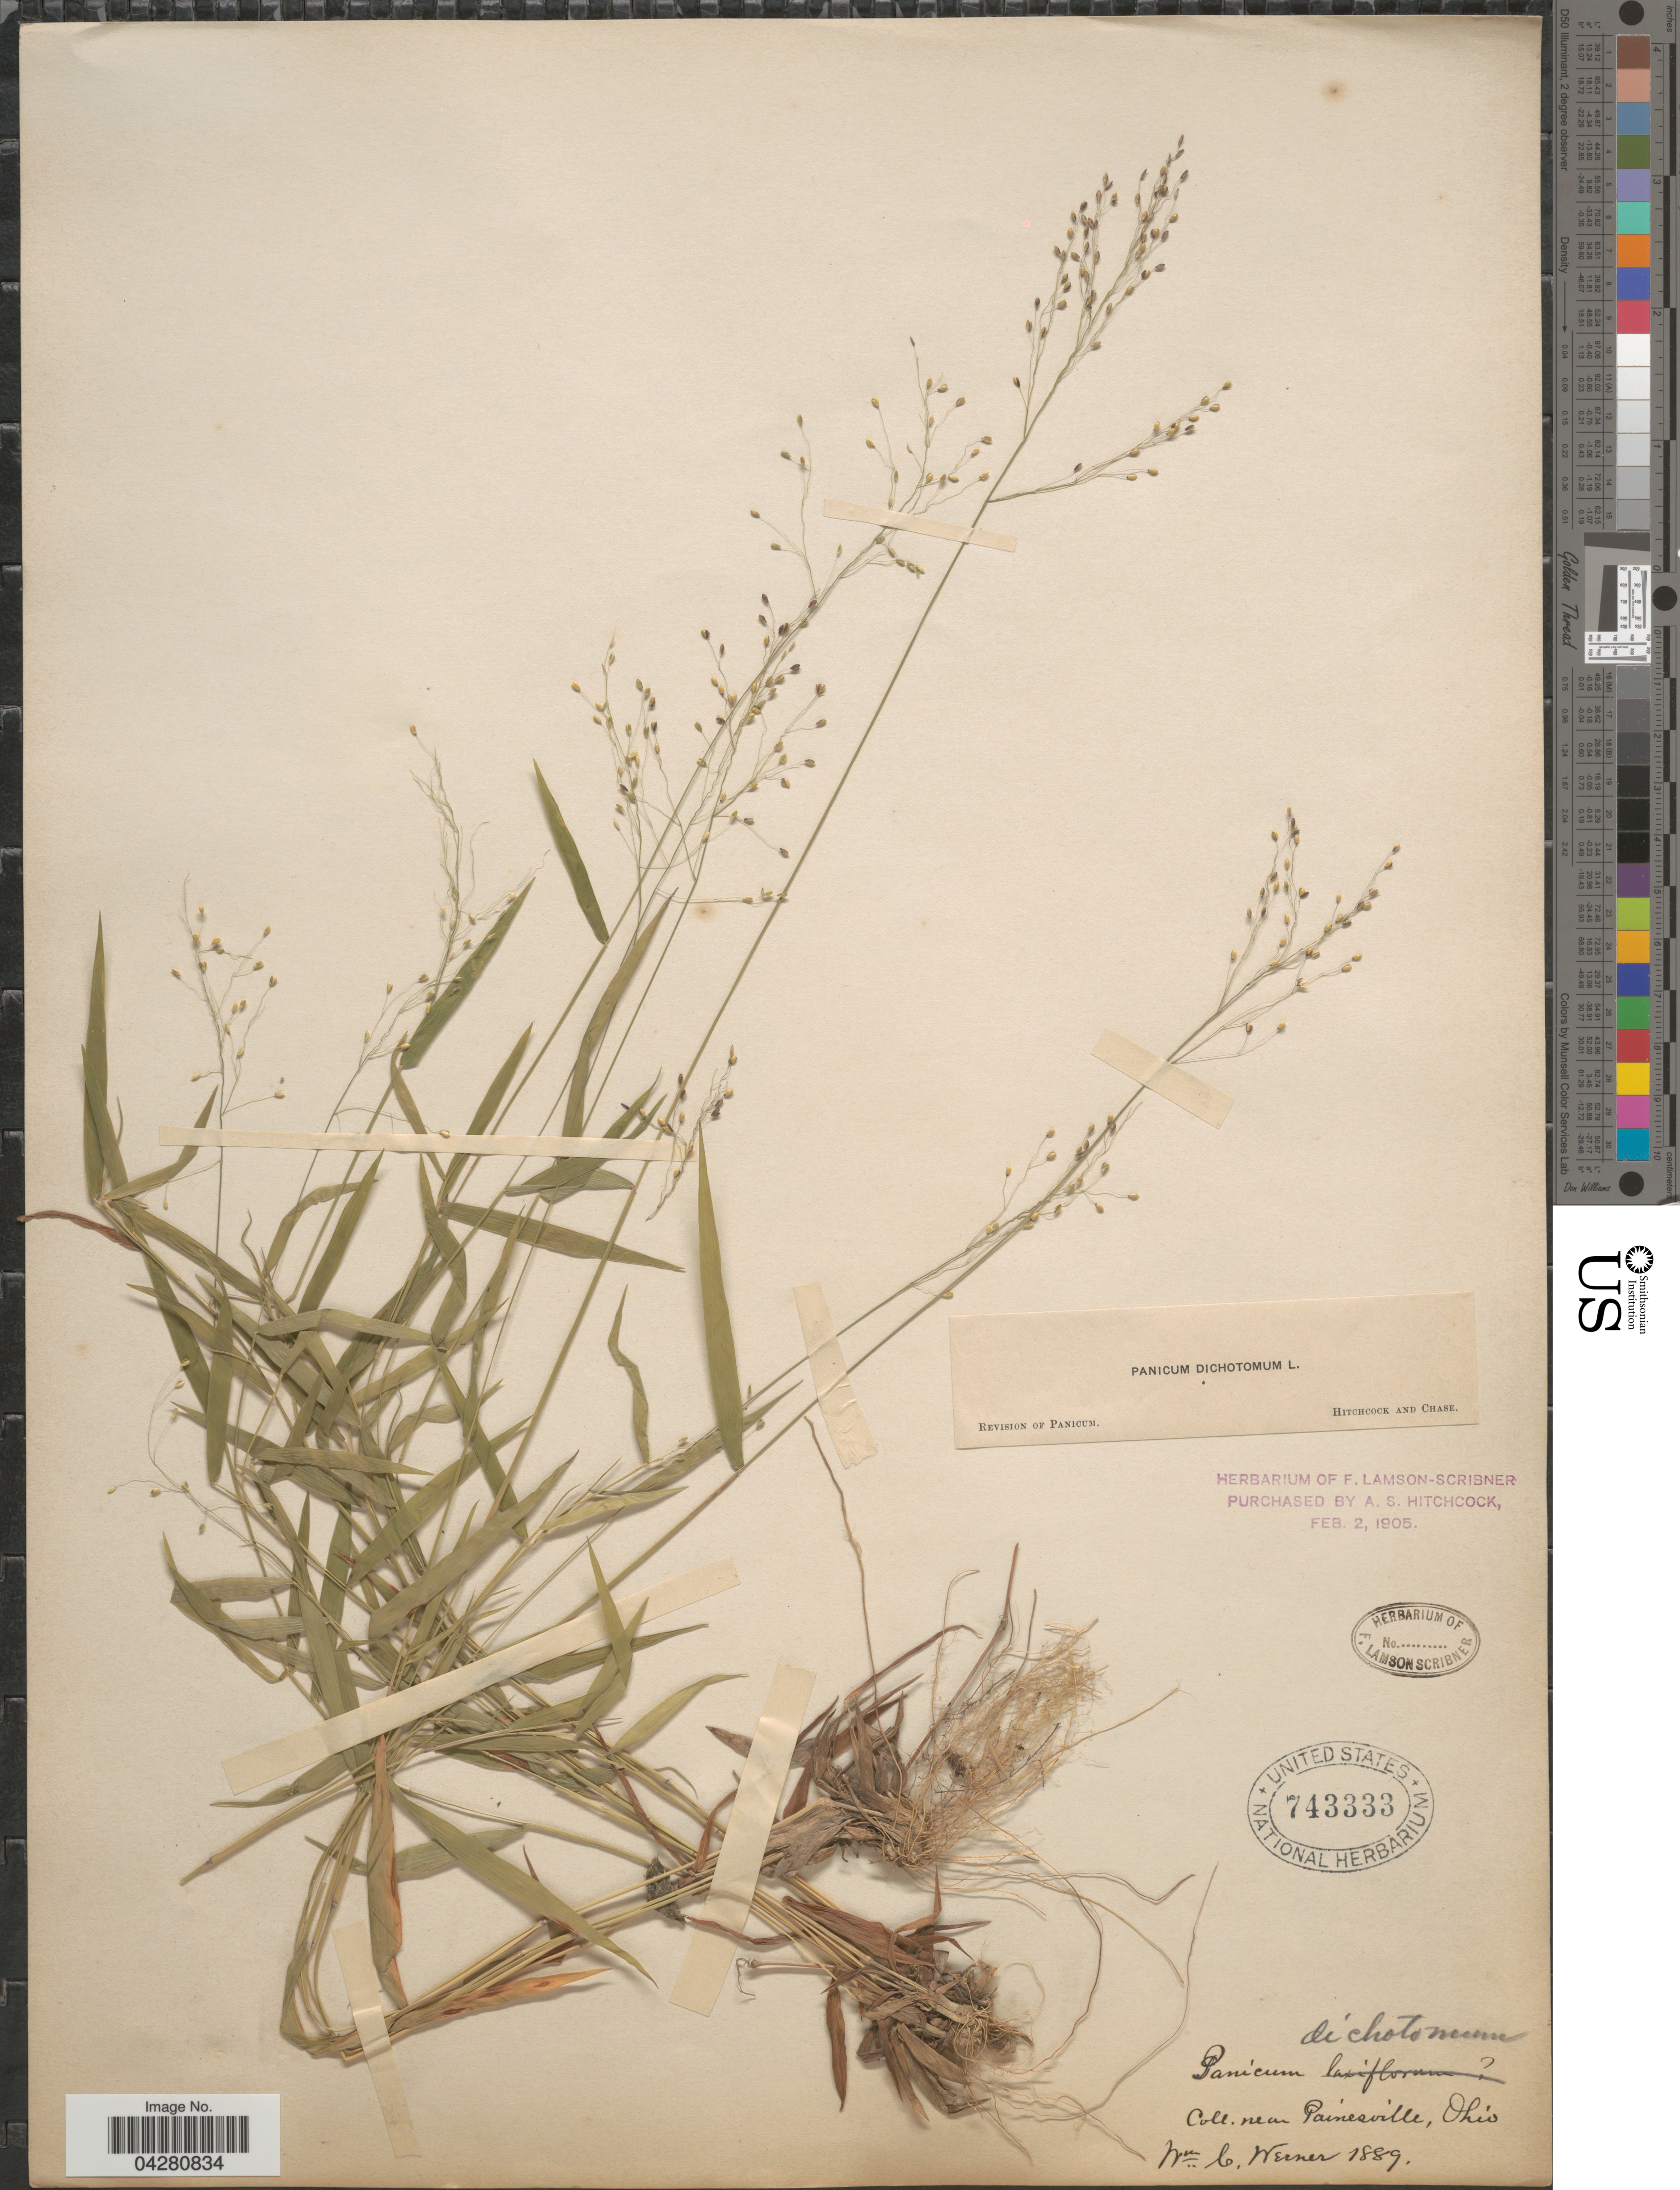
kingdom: Plantae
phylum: Tracheophyta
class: Liliopsida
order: Poales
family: Poaceae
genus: Dichanthelium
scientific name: Dichanthelium dichotomum var. dichotomum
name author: (L.) Gould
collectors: W. Werner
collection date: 1889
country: United States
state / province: Ohio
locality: Near Painesville.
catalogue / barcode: US 743333